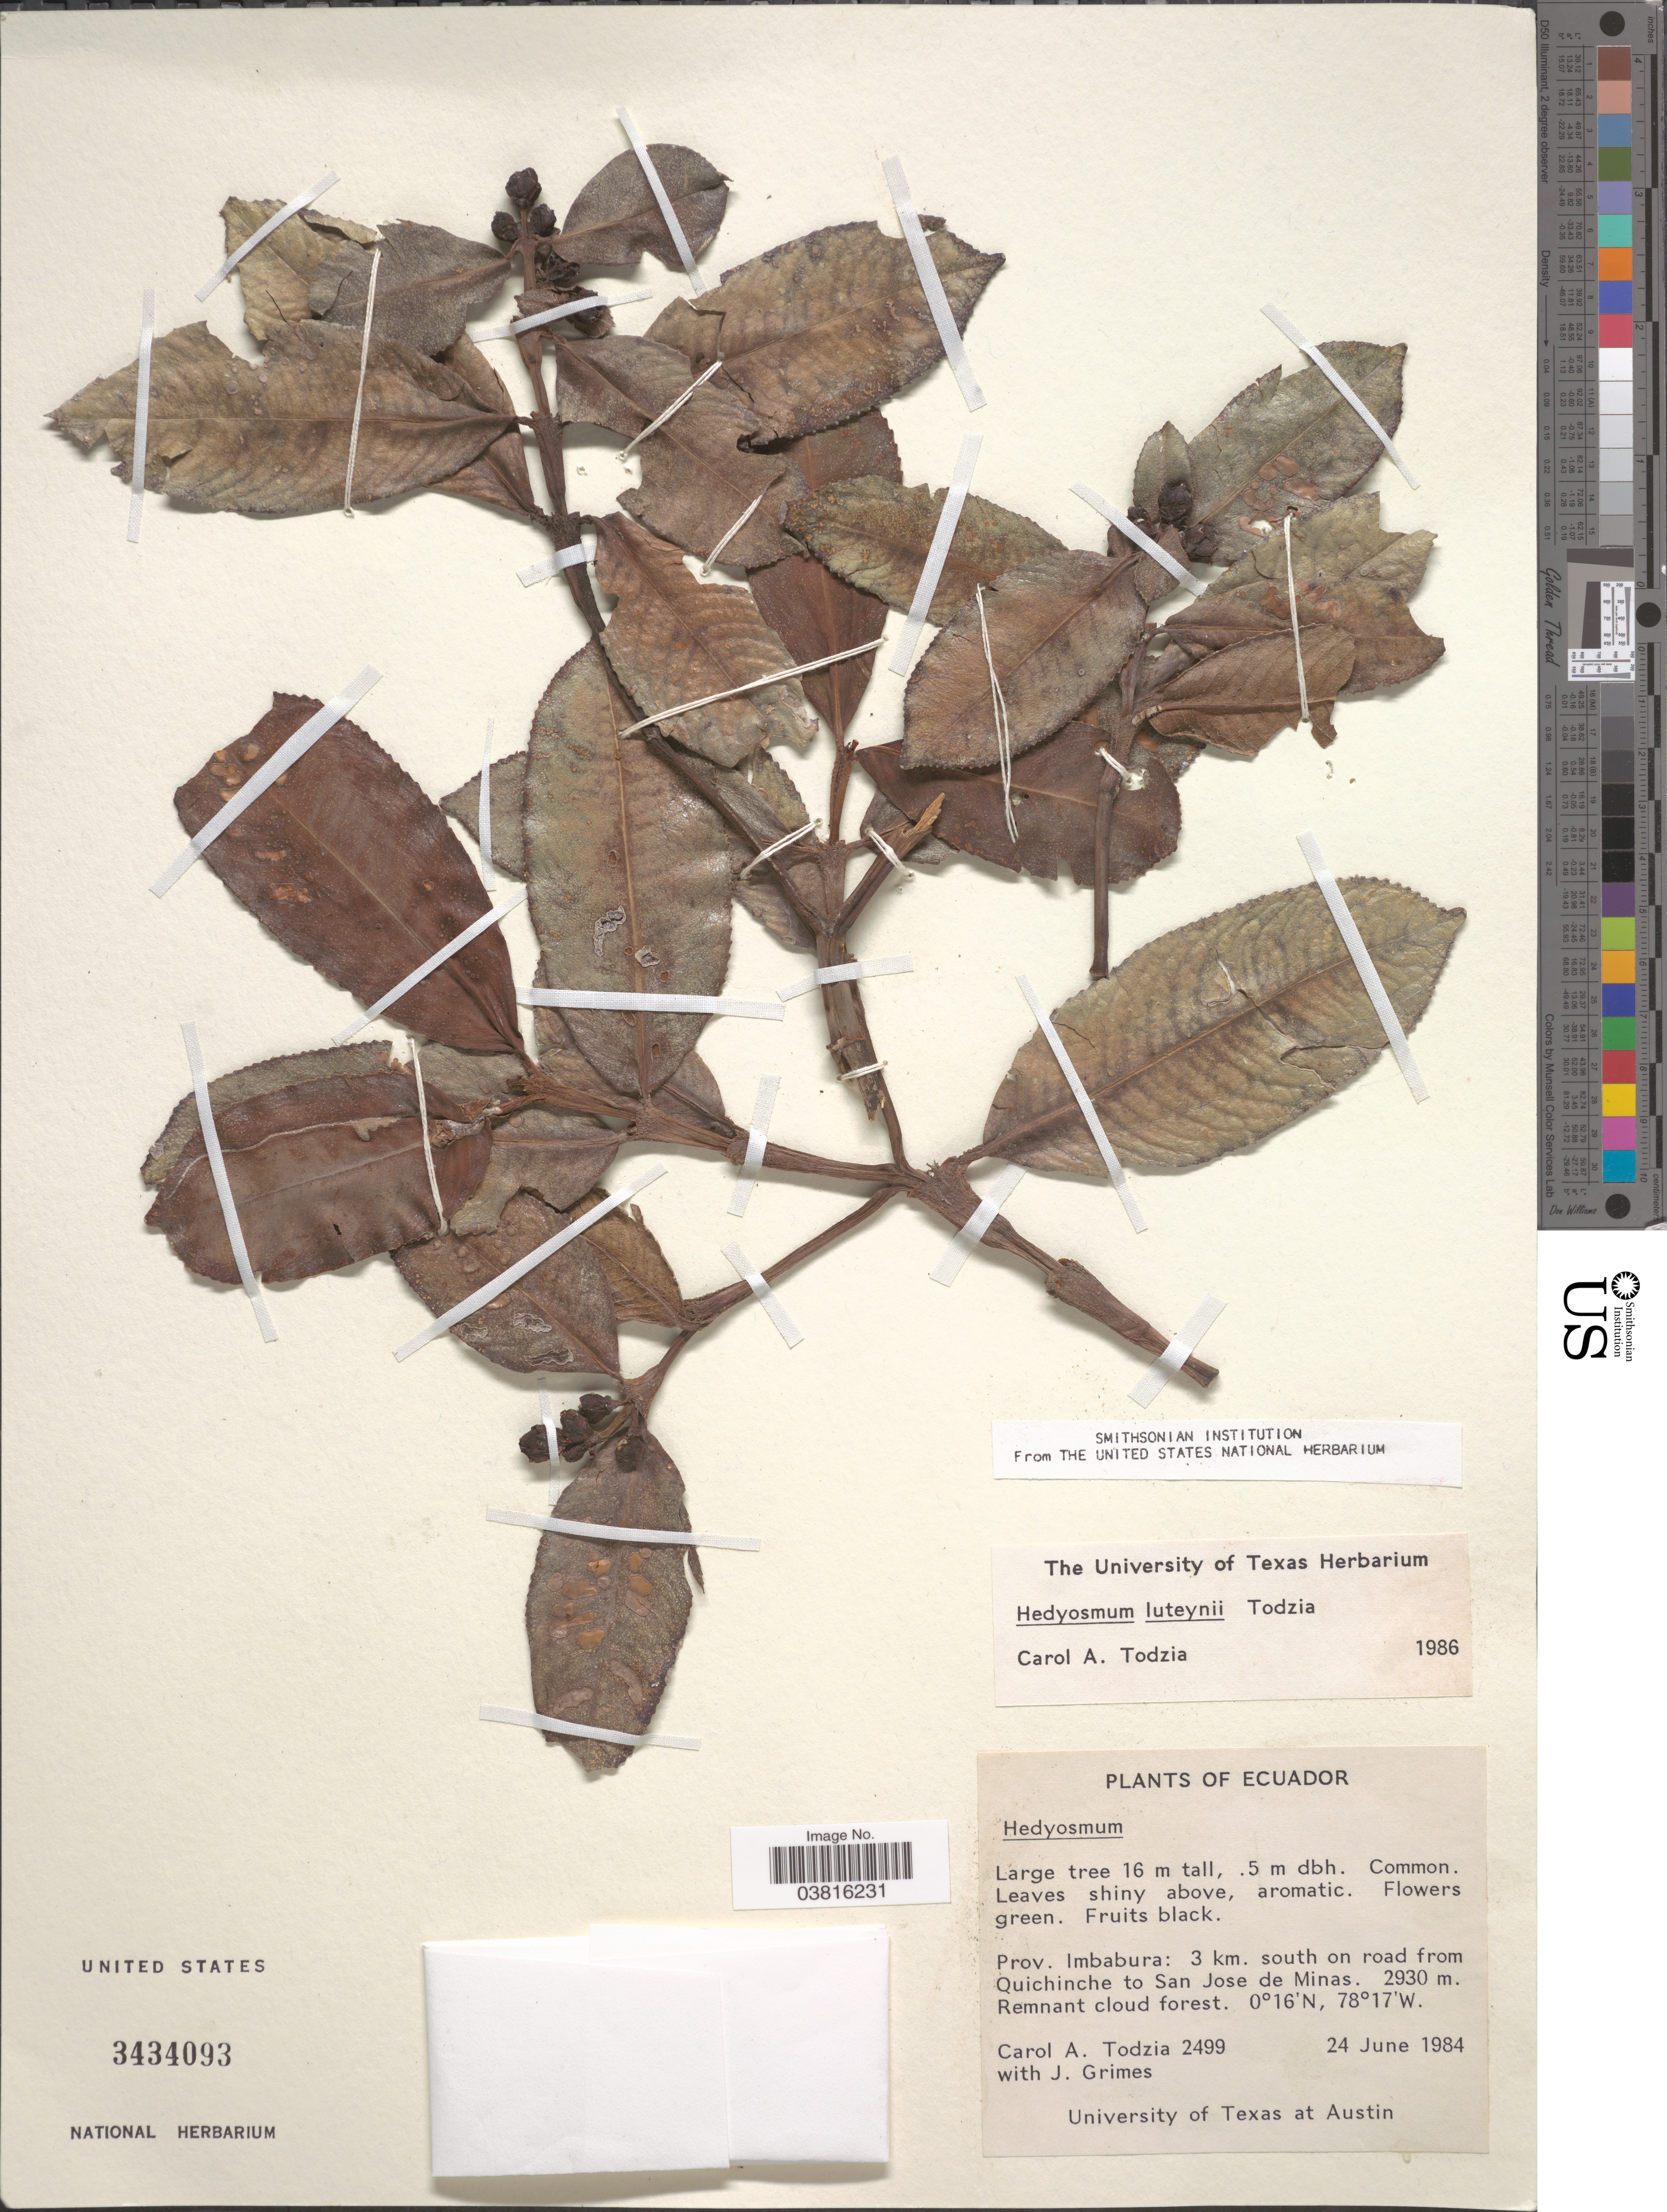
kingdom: Plantae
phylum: Tracheophyta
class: Magnoliopsida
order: Chloranthales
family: Chloranthaceae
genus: Hedyosmum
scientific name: Hedyosmum luteynii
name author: Todzia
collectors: C. A. Todzia & J. Grimes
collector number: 2499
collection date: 1984-06-24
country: Ecuador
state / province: Imbabura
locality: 3 km. south on road from Quinchinche to San Jose de Minas.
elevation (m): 2930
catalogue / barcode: US 3434093